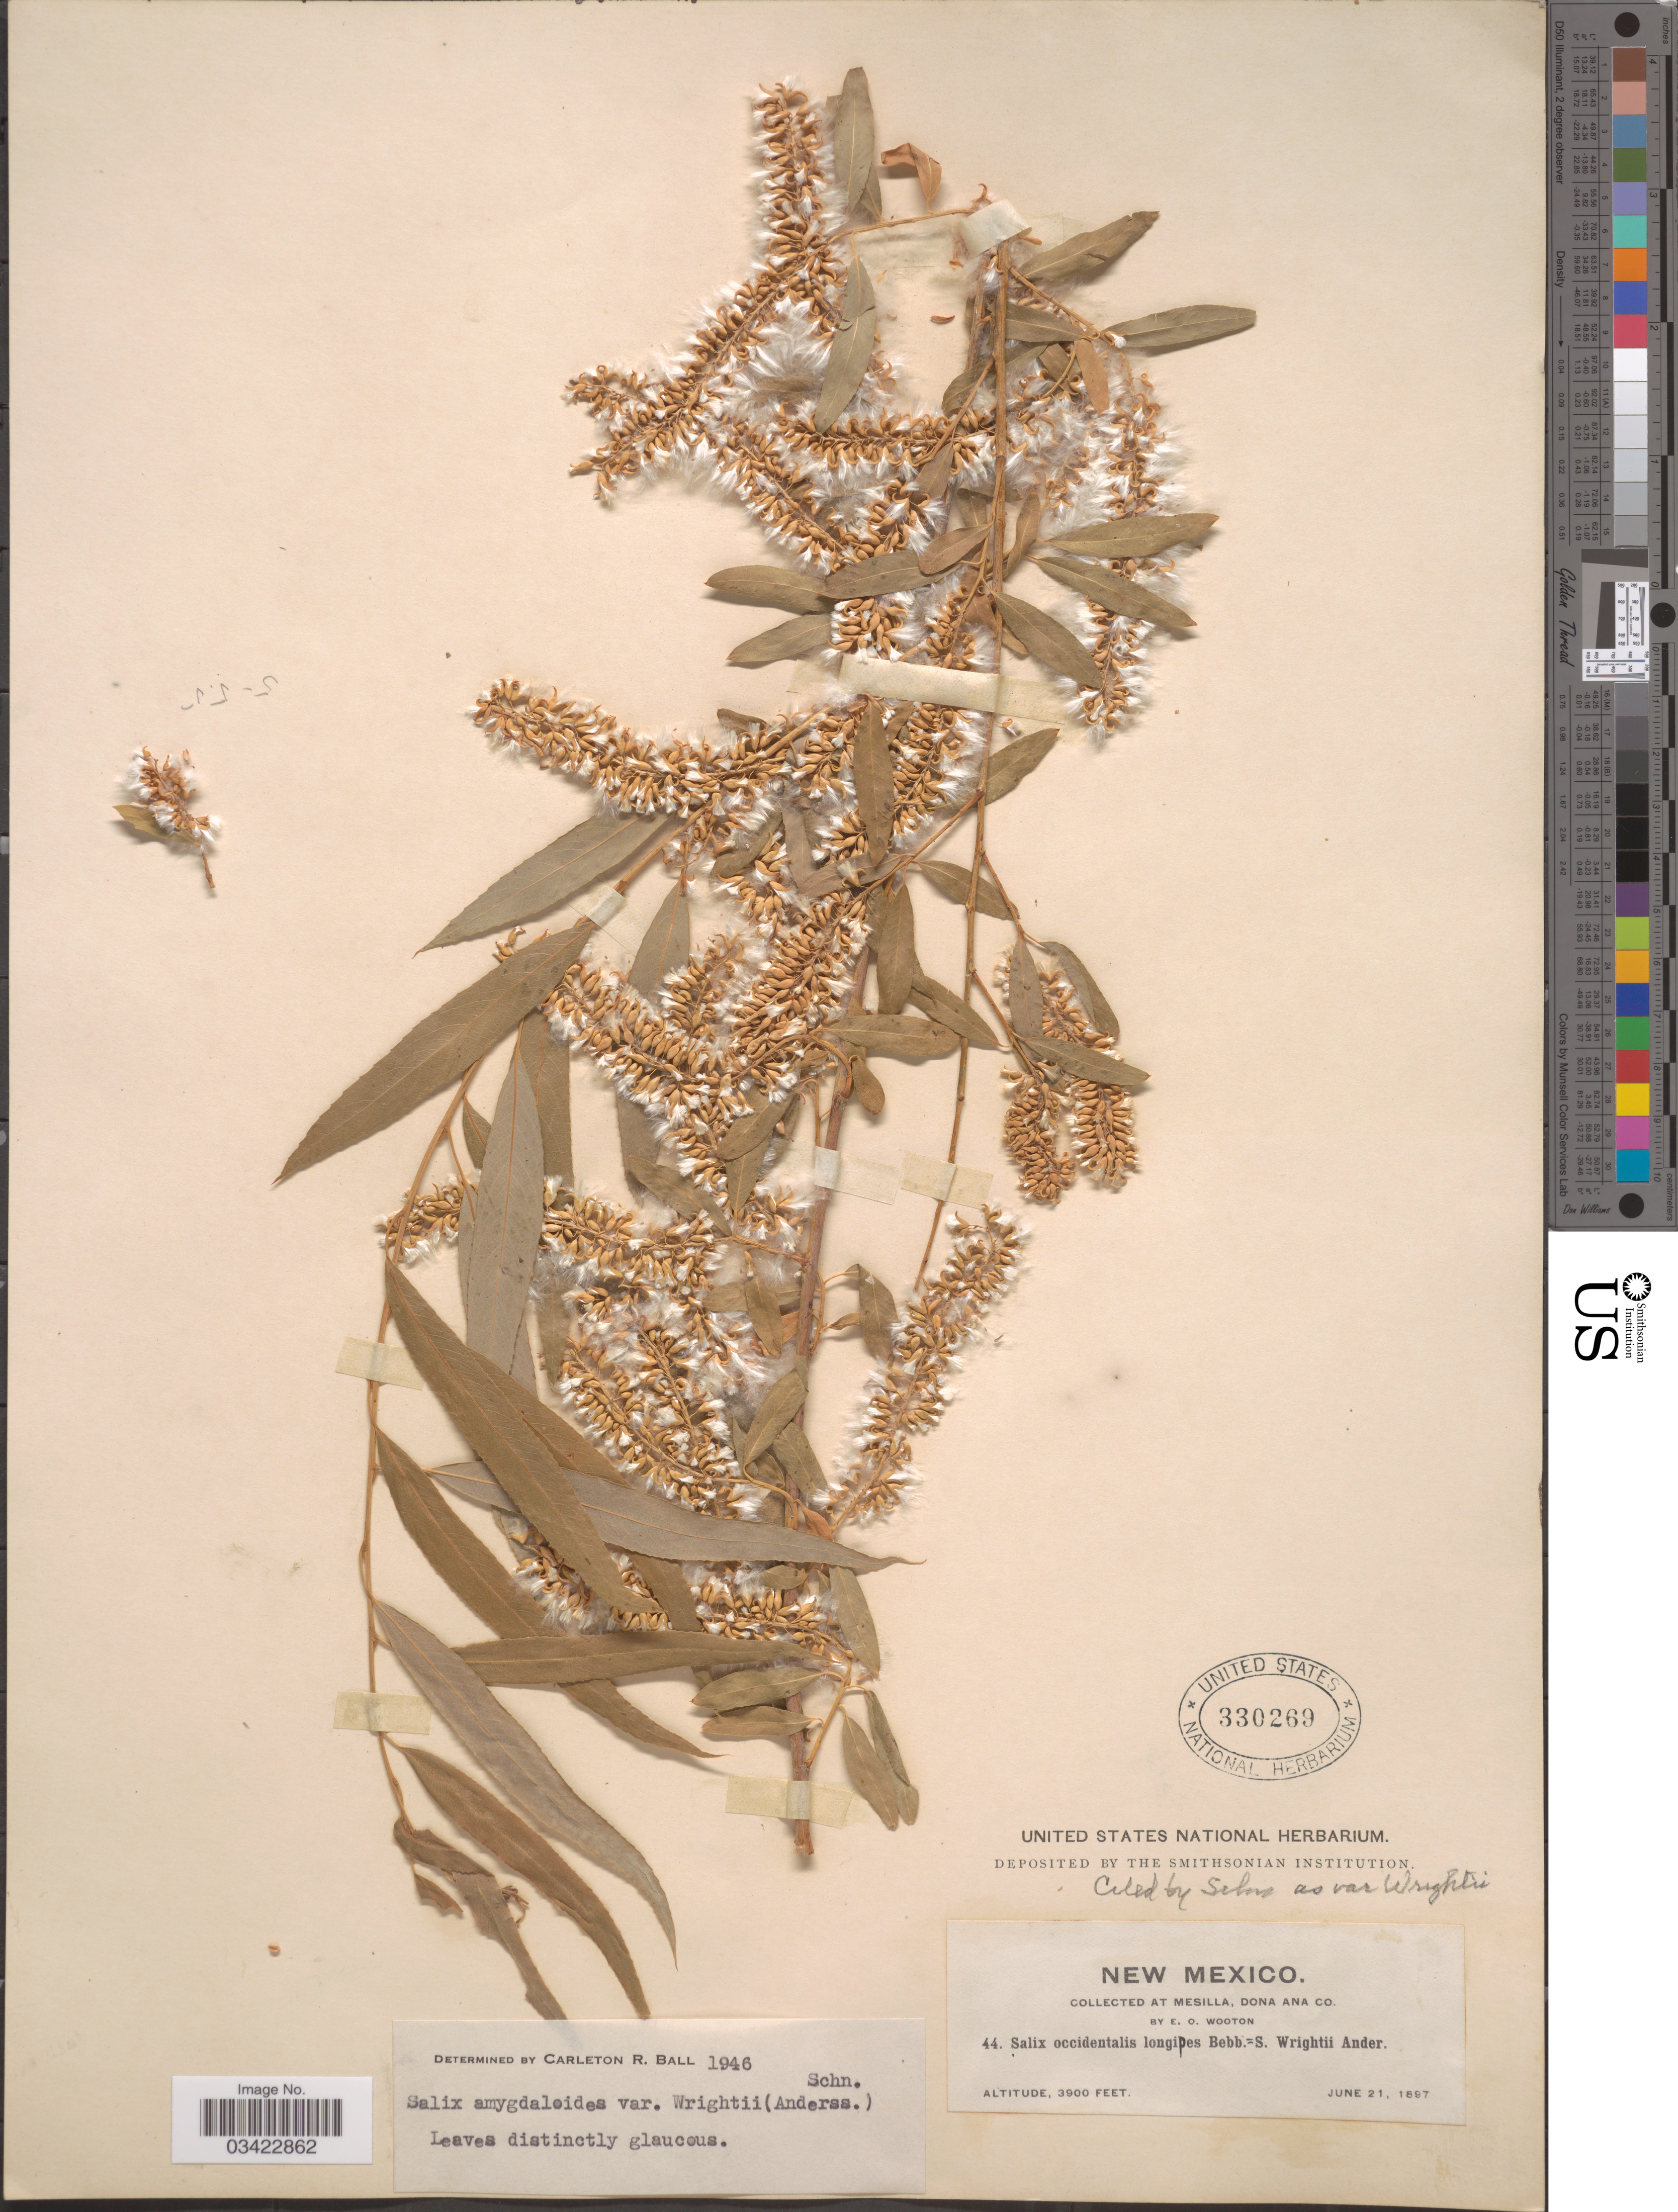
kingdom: Plantae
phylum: Tracheophyta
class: Magnoliopsida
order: Malpighiales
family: Salicaceae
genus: Salix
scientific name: Salix amygdaloides var. wrightii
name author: (Andersson) C.K. Schneid.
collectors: E. O. Wooton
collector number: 44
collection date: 1897-06-21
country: United States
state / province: New Mexico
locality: At Mesilla, Dona Ana Co.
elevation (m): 1189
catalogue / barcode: US 330269